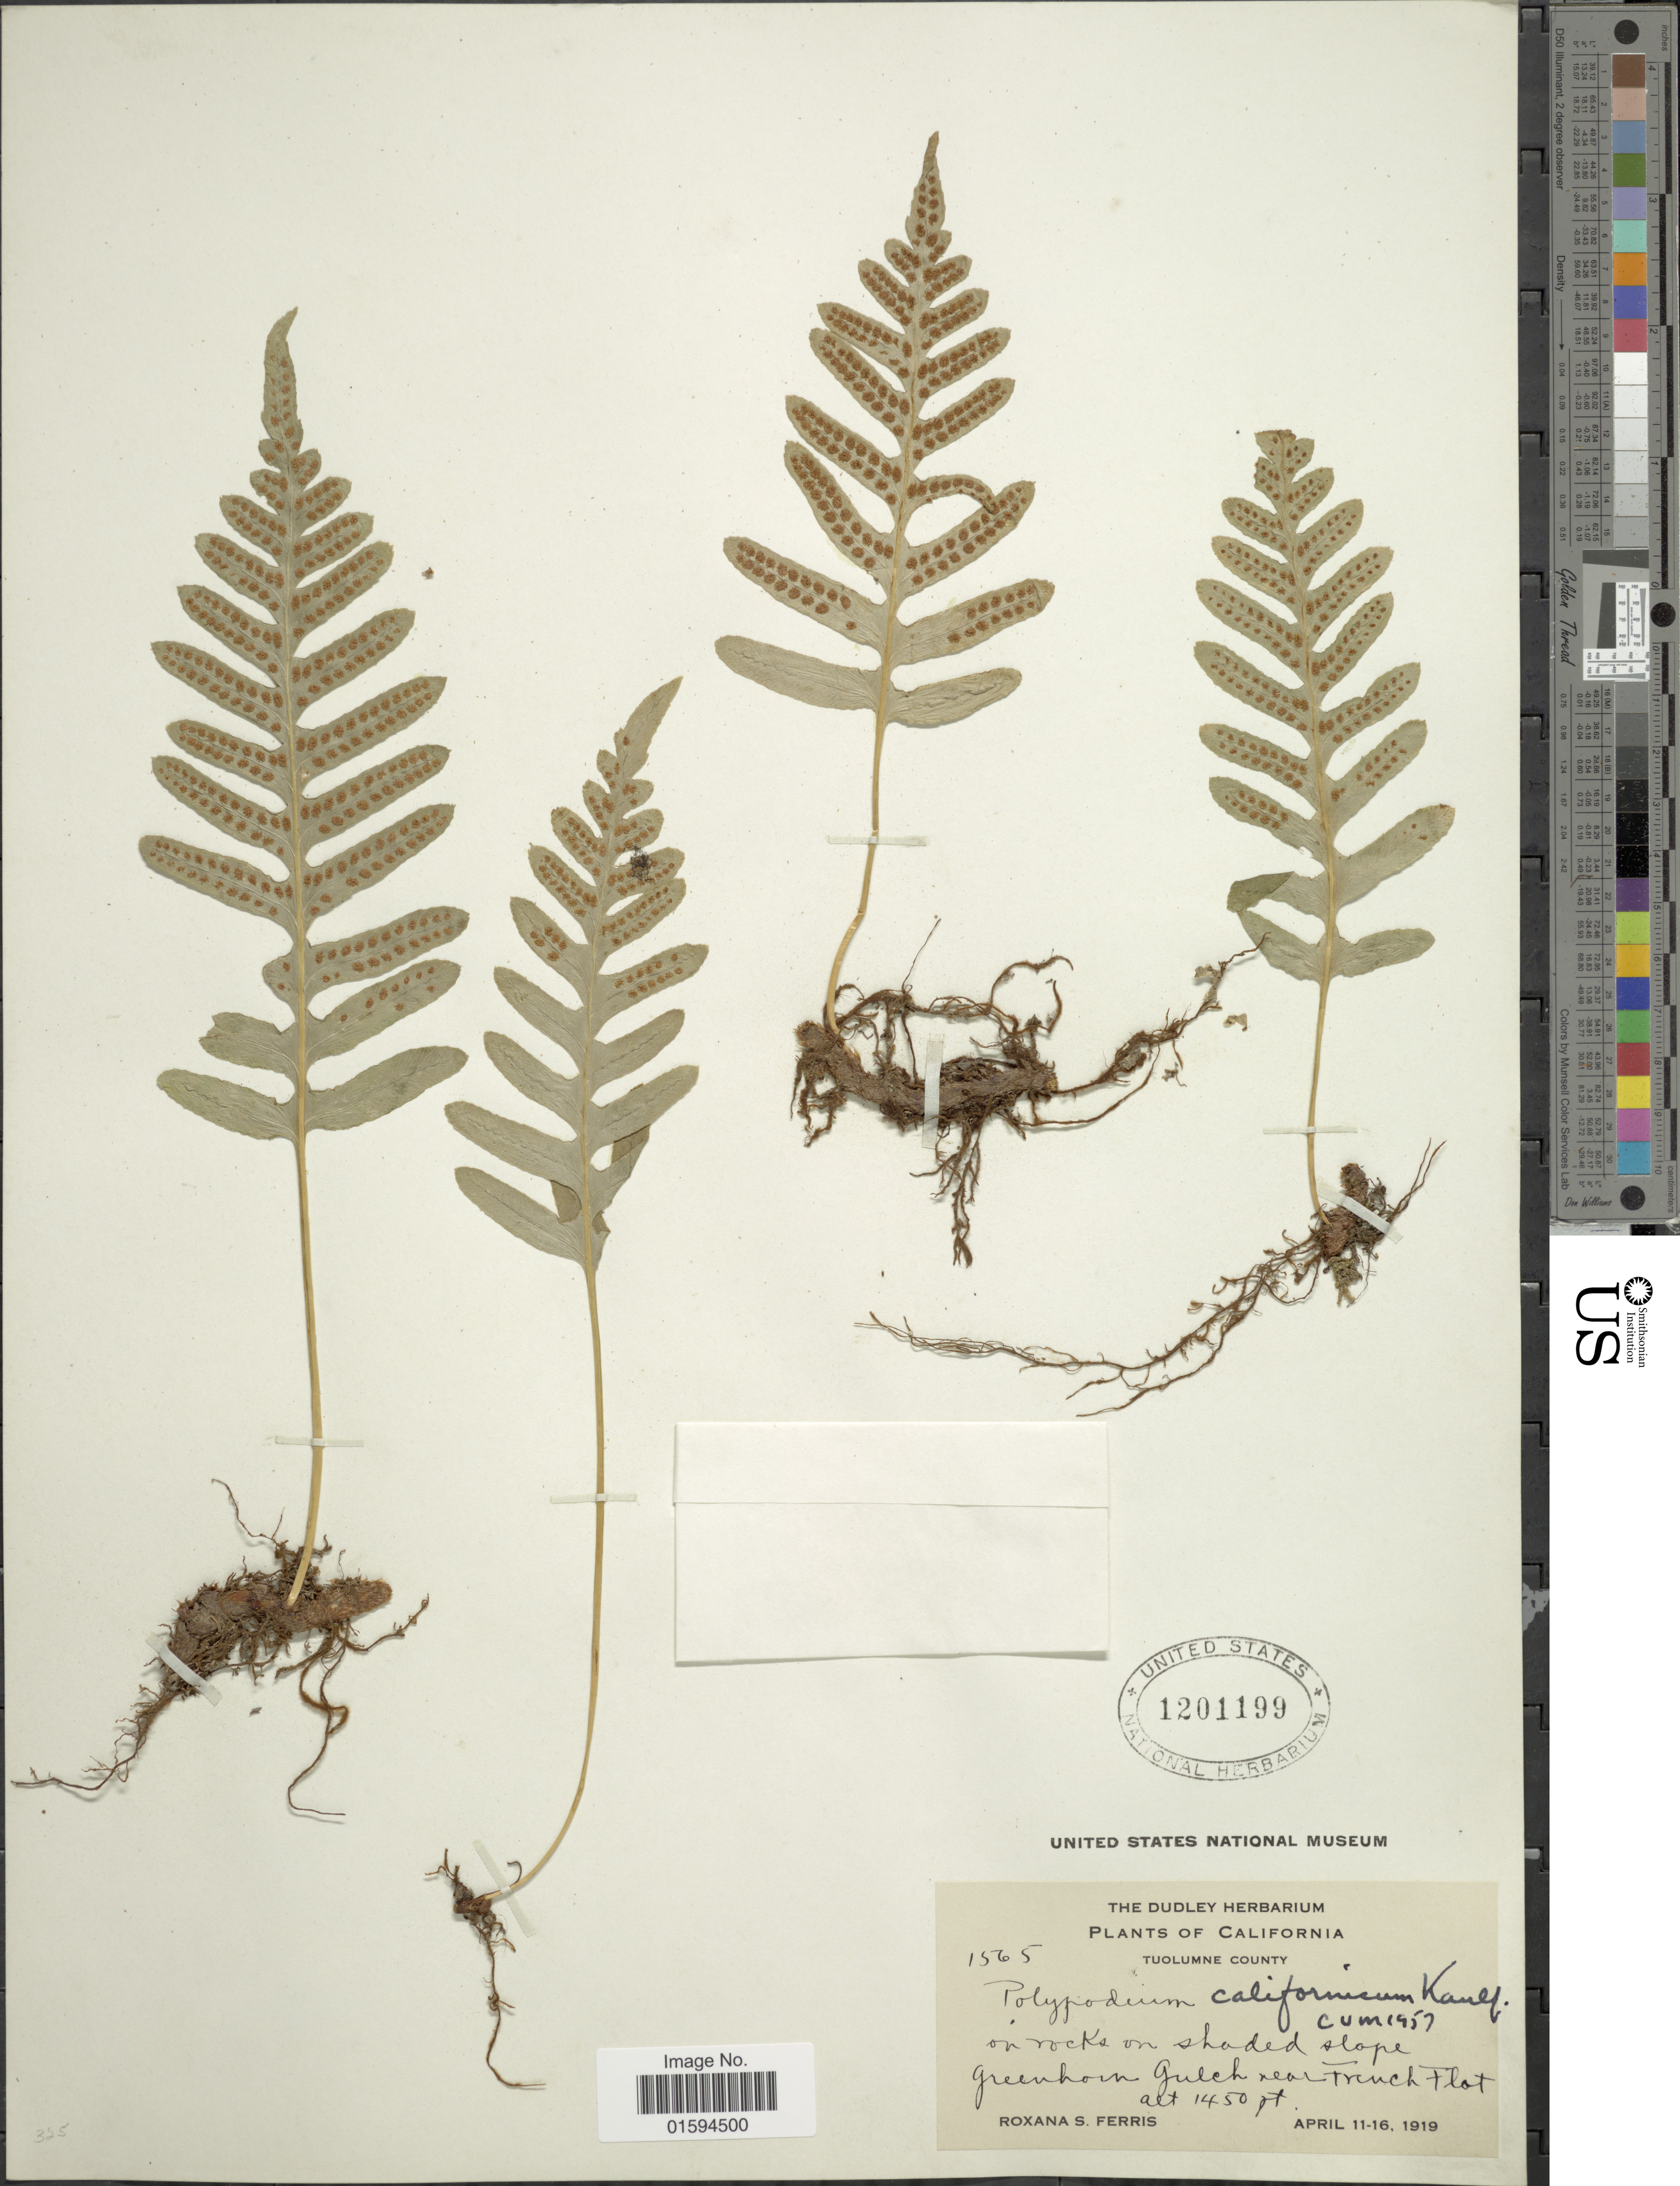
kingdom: Plantae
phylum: Tracheophyta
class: Polypodiopsida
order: Polypodiales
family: Polypodiaceae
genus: Polypodium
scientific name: Polypodium californicum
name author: Kaulf.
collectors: R. S. Ferris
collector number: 1565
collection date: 1919-04-11/1919-04-16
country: United States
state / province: California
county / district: Tuolumne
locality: Tuolumne County, on rocks on shaded slope greenhorn gulch near French Flat.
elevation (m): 442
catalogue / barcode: US 1201199